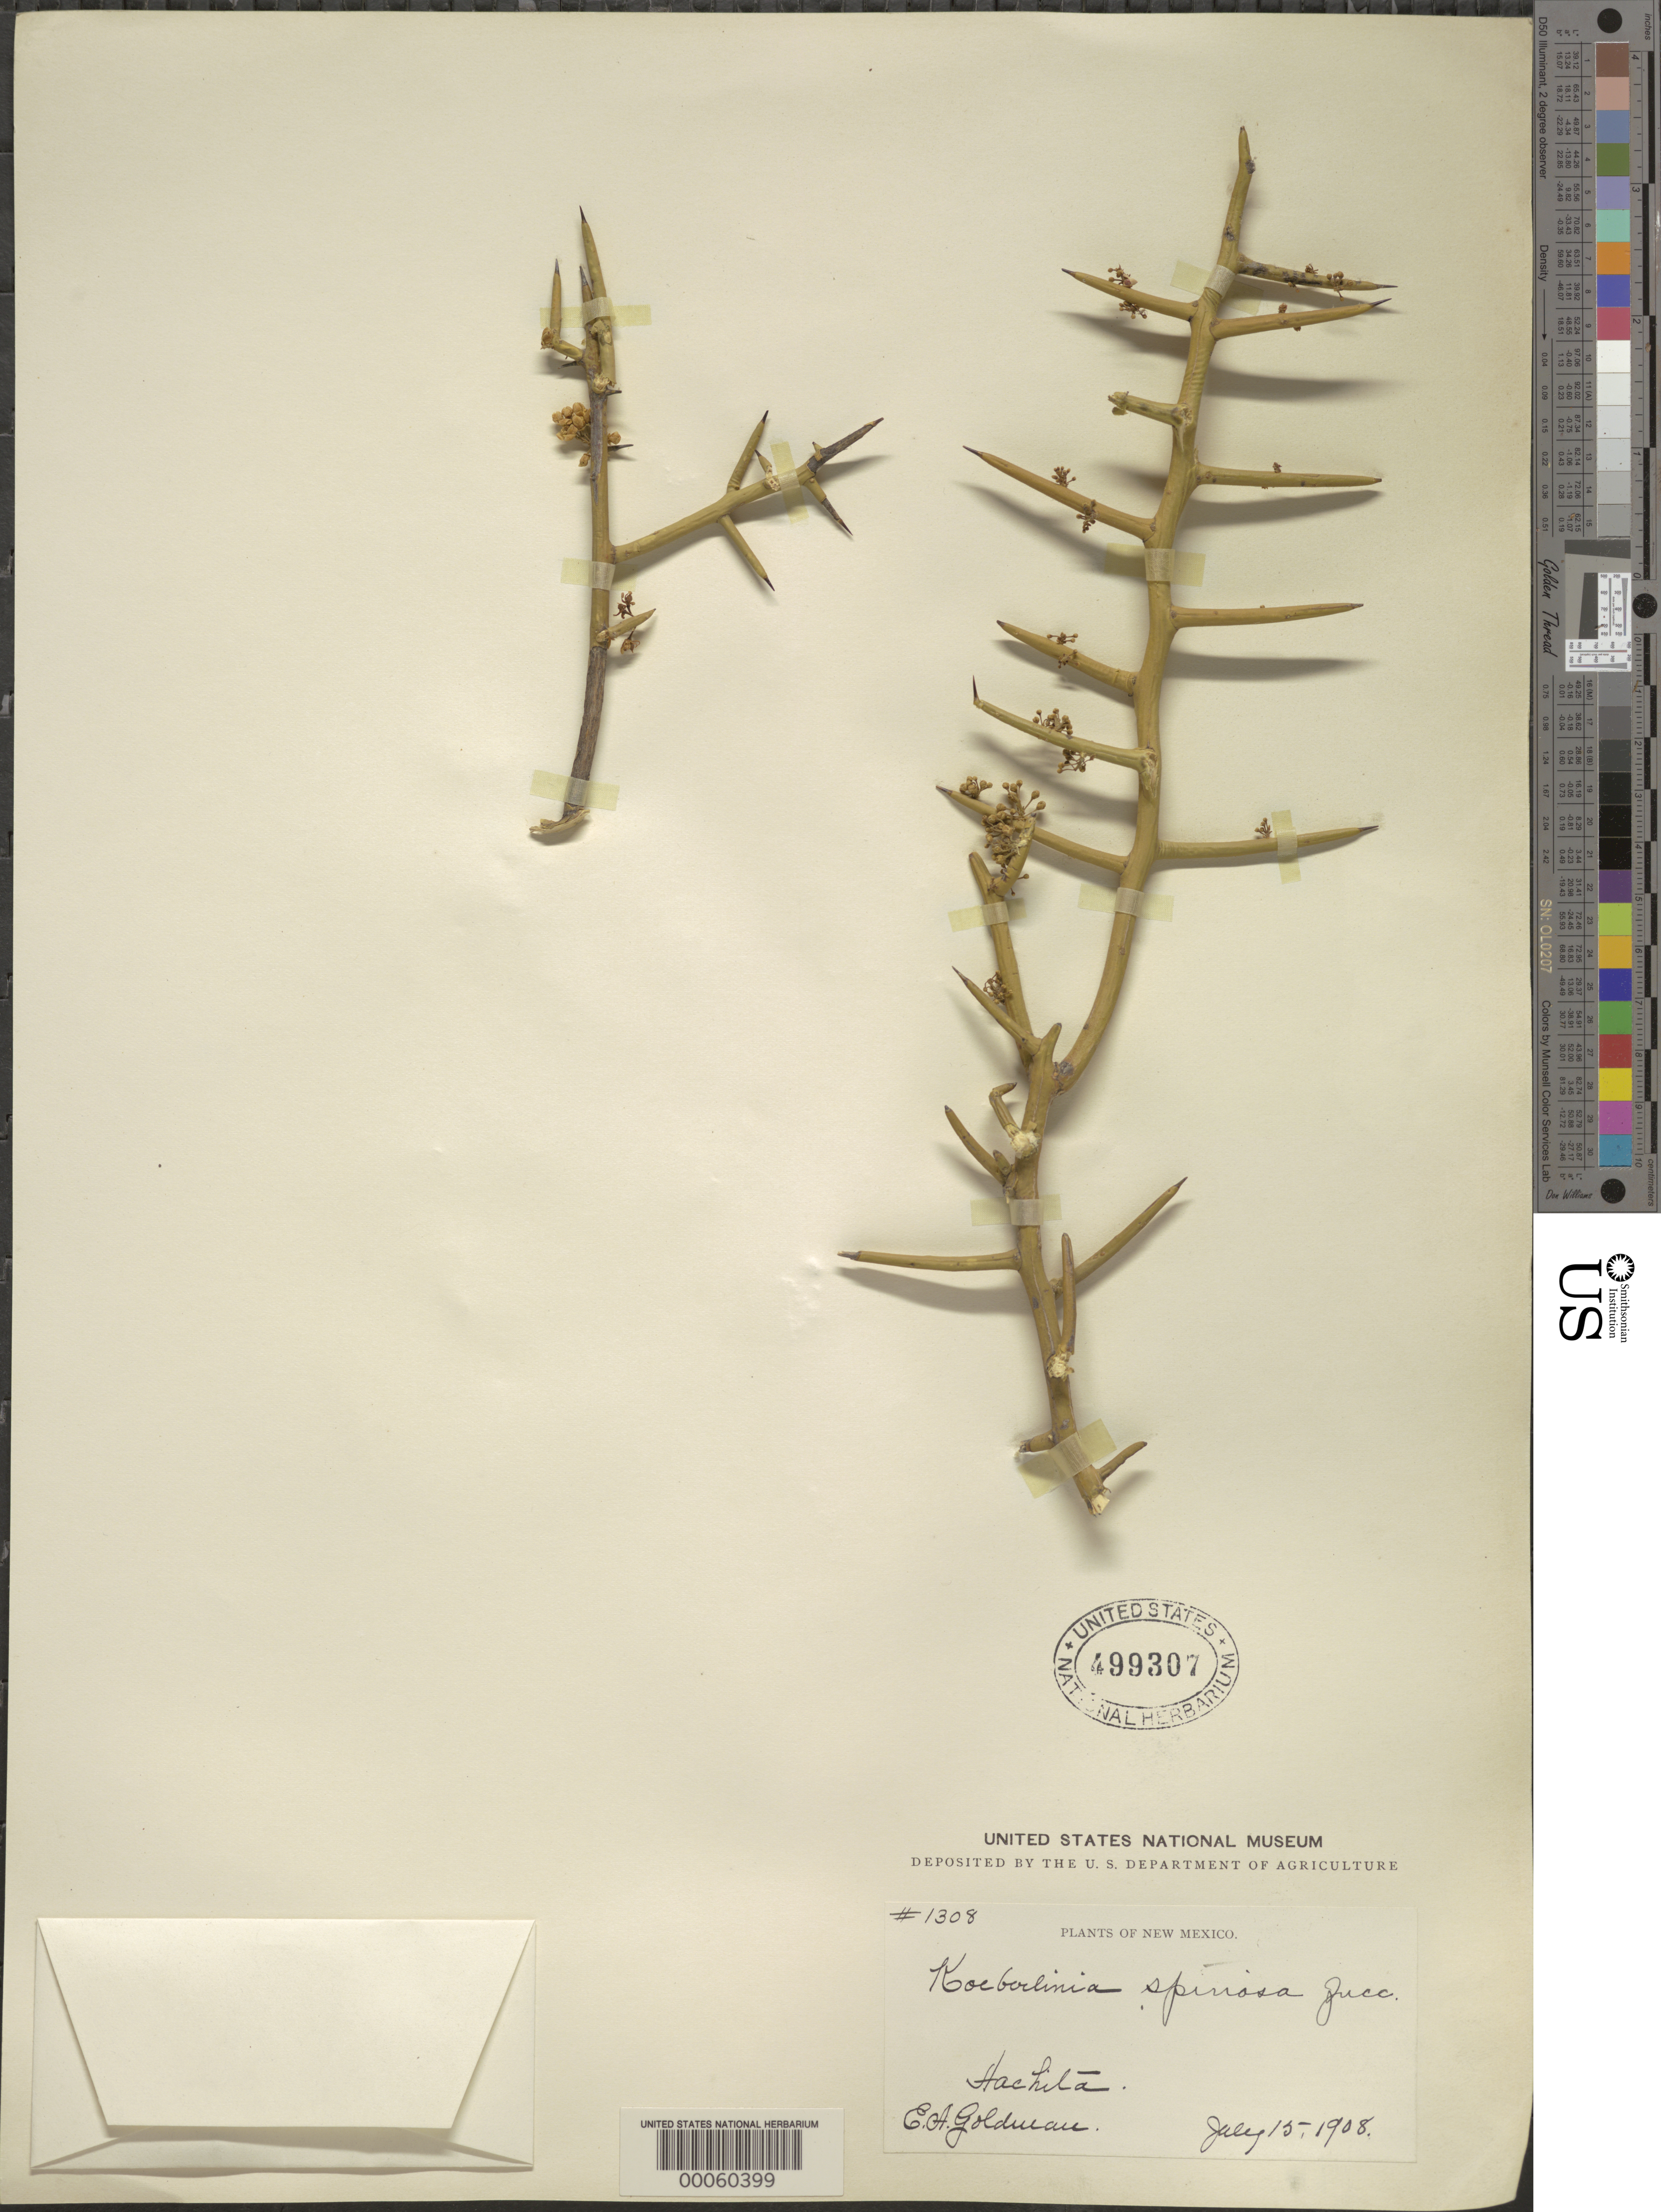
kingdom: Plantae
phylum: Tracheophyta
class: Magnoliopsida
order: Brassicales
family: Koeberliniaceae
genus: Koeberlinia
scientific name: Koeberlinia spinosa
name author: Zucc.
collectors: E. A. Goldman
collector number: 1308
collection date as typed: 15 Jul 1908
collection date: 1908-07-15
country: United States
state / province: New Mexico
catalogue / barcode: US 499307